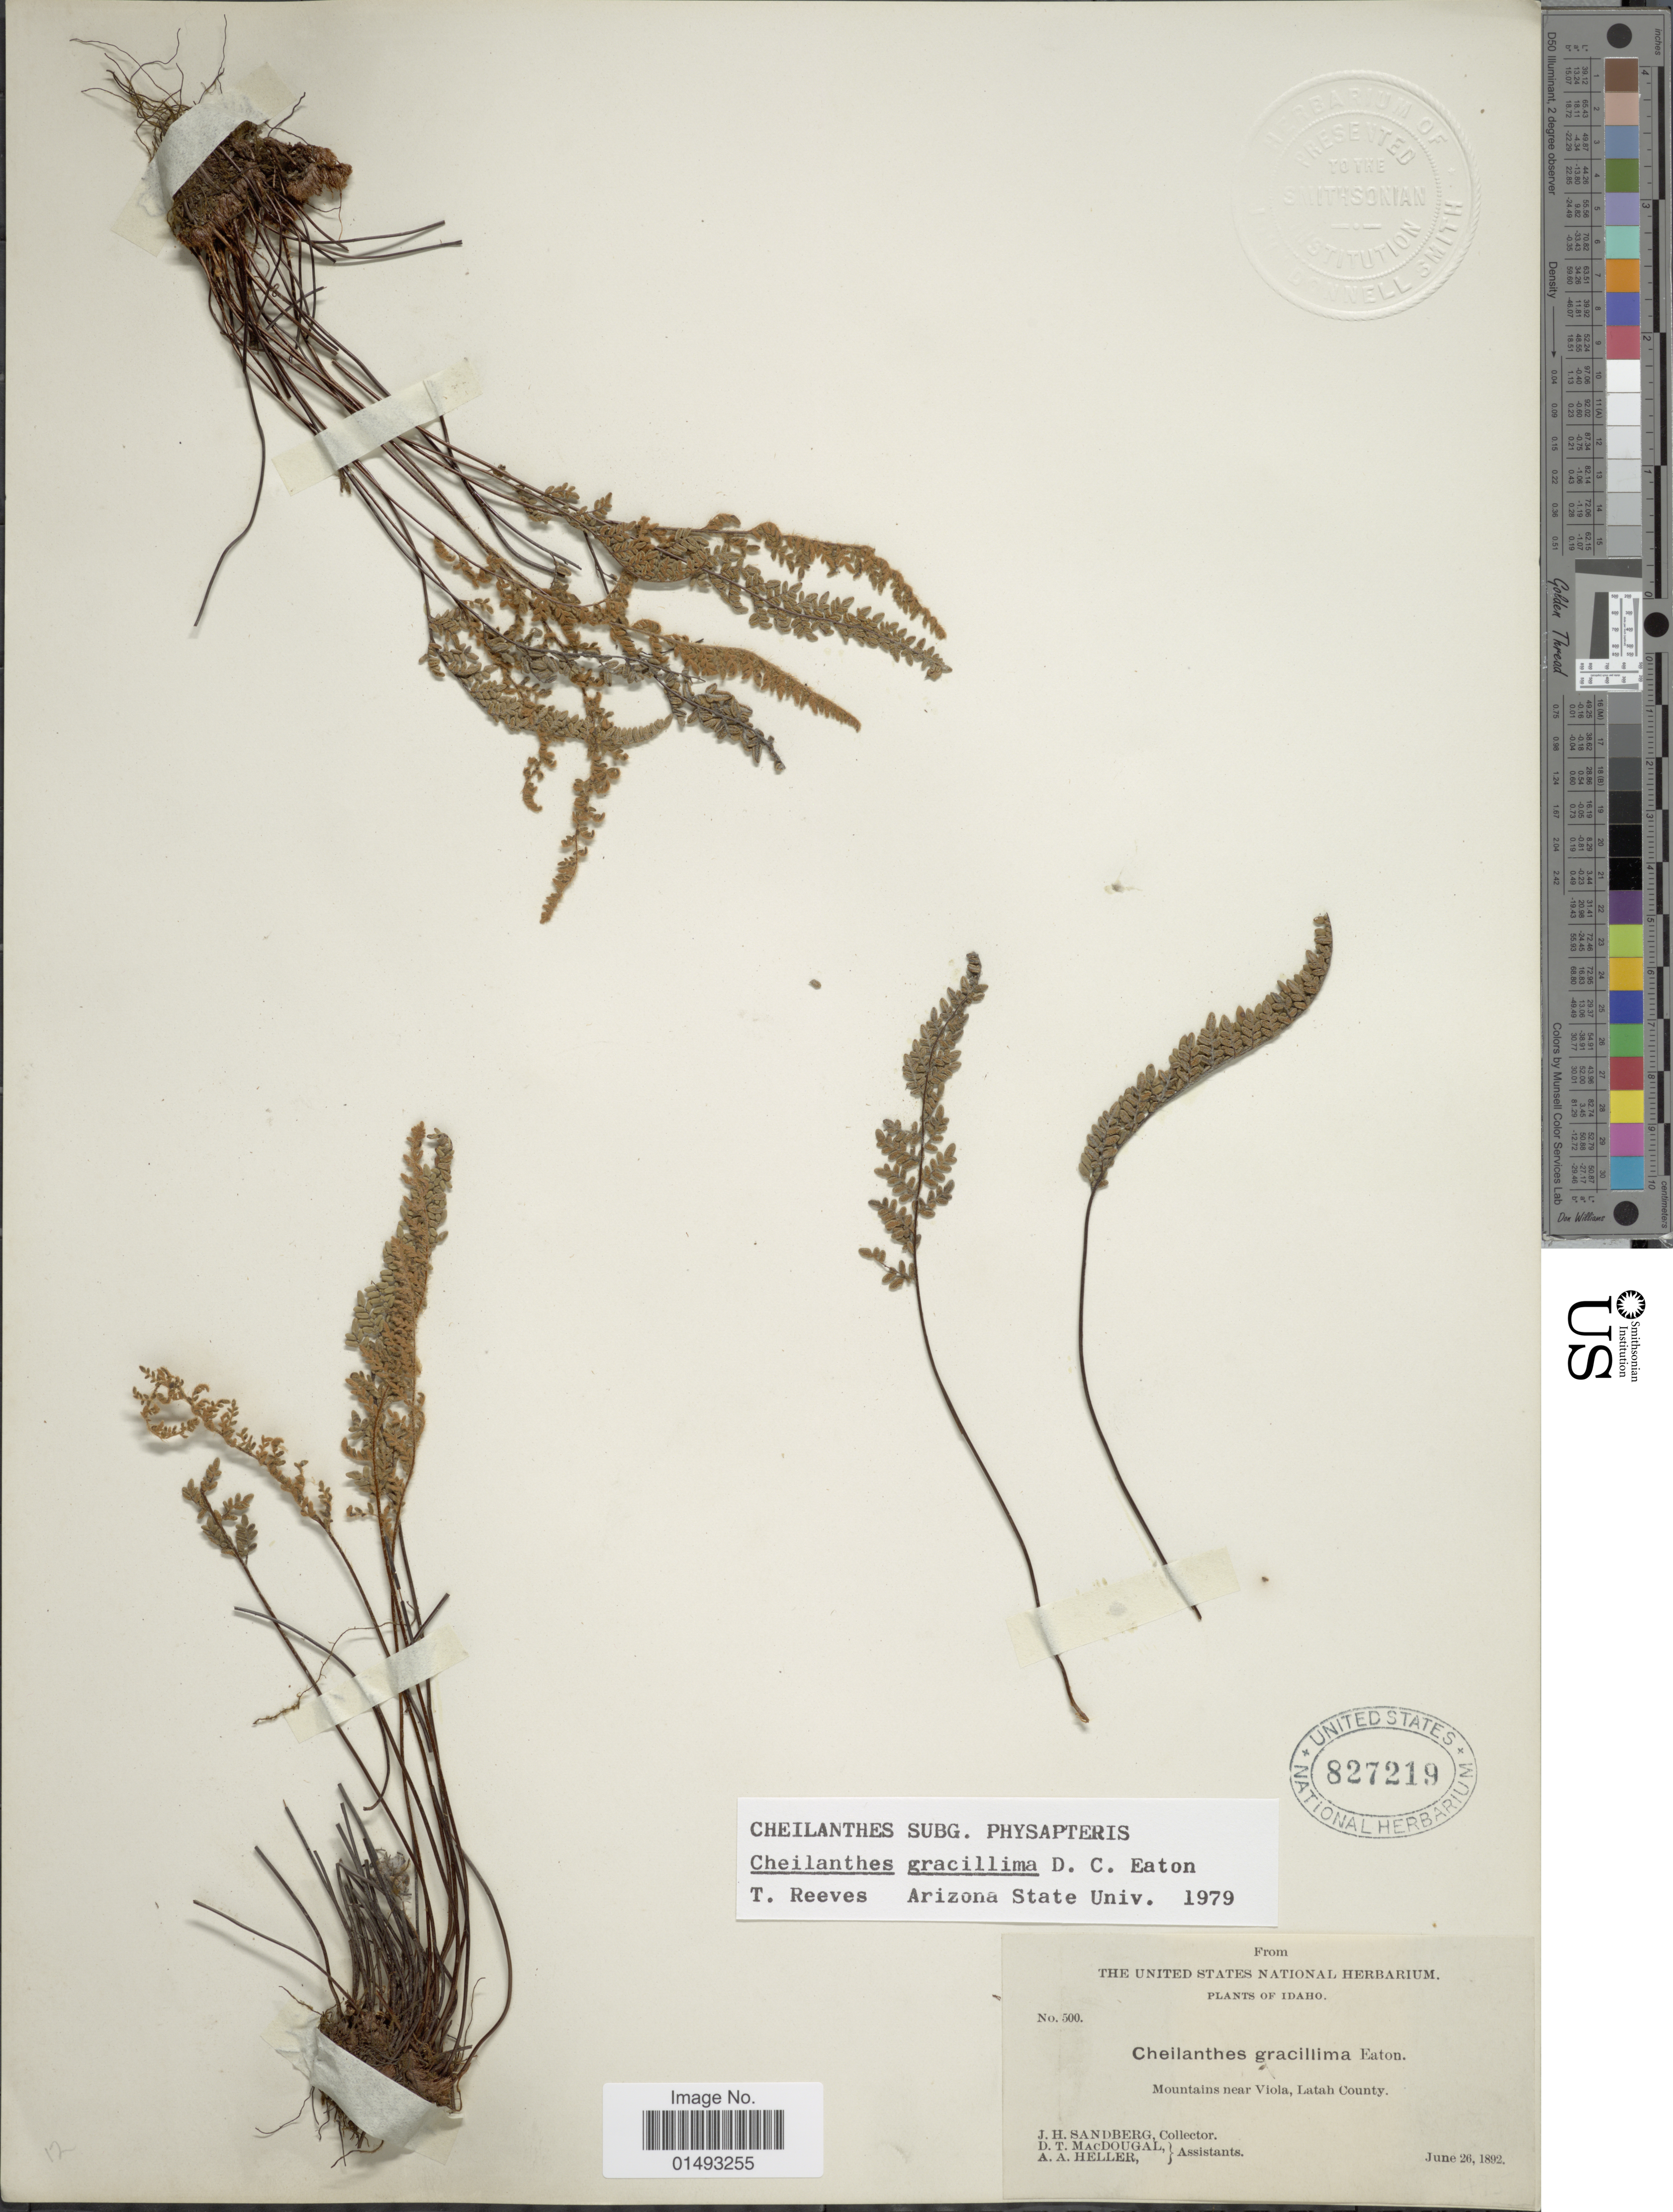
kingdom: Plantae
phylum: Tracheophyta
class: Polypodiopsida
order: Polypodiales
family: Pteridaceae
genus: Myriopteris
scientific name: Myriopteris gracillima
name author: (D.C. Eaton) J. Sm.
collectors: J. H. Sandberg, D. T. MacDougal & A. A. Heller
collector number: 500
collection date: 1892-06-26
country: United States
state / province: Idaho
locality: Mountains near Viola, Latah County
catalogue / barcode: US 827219